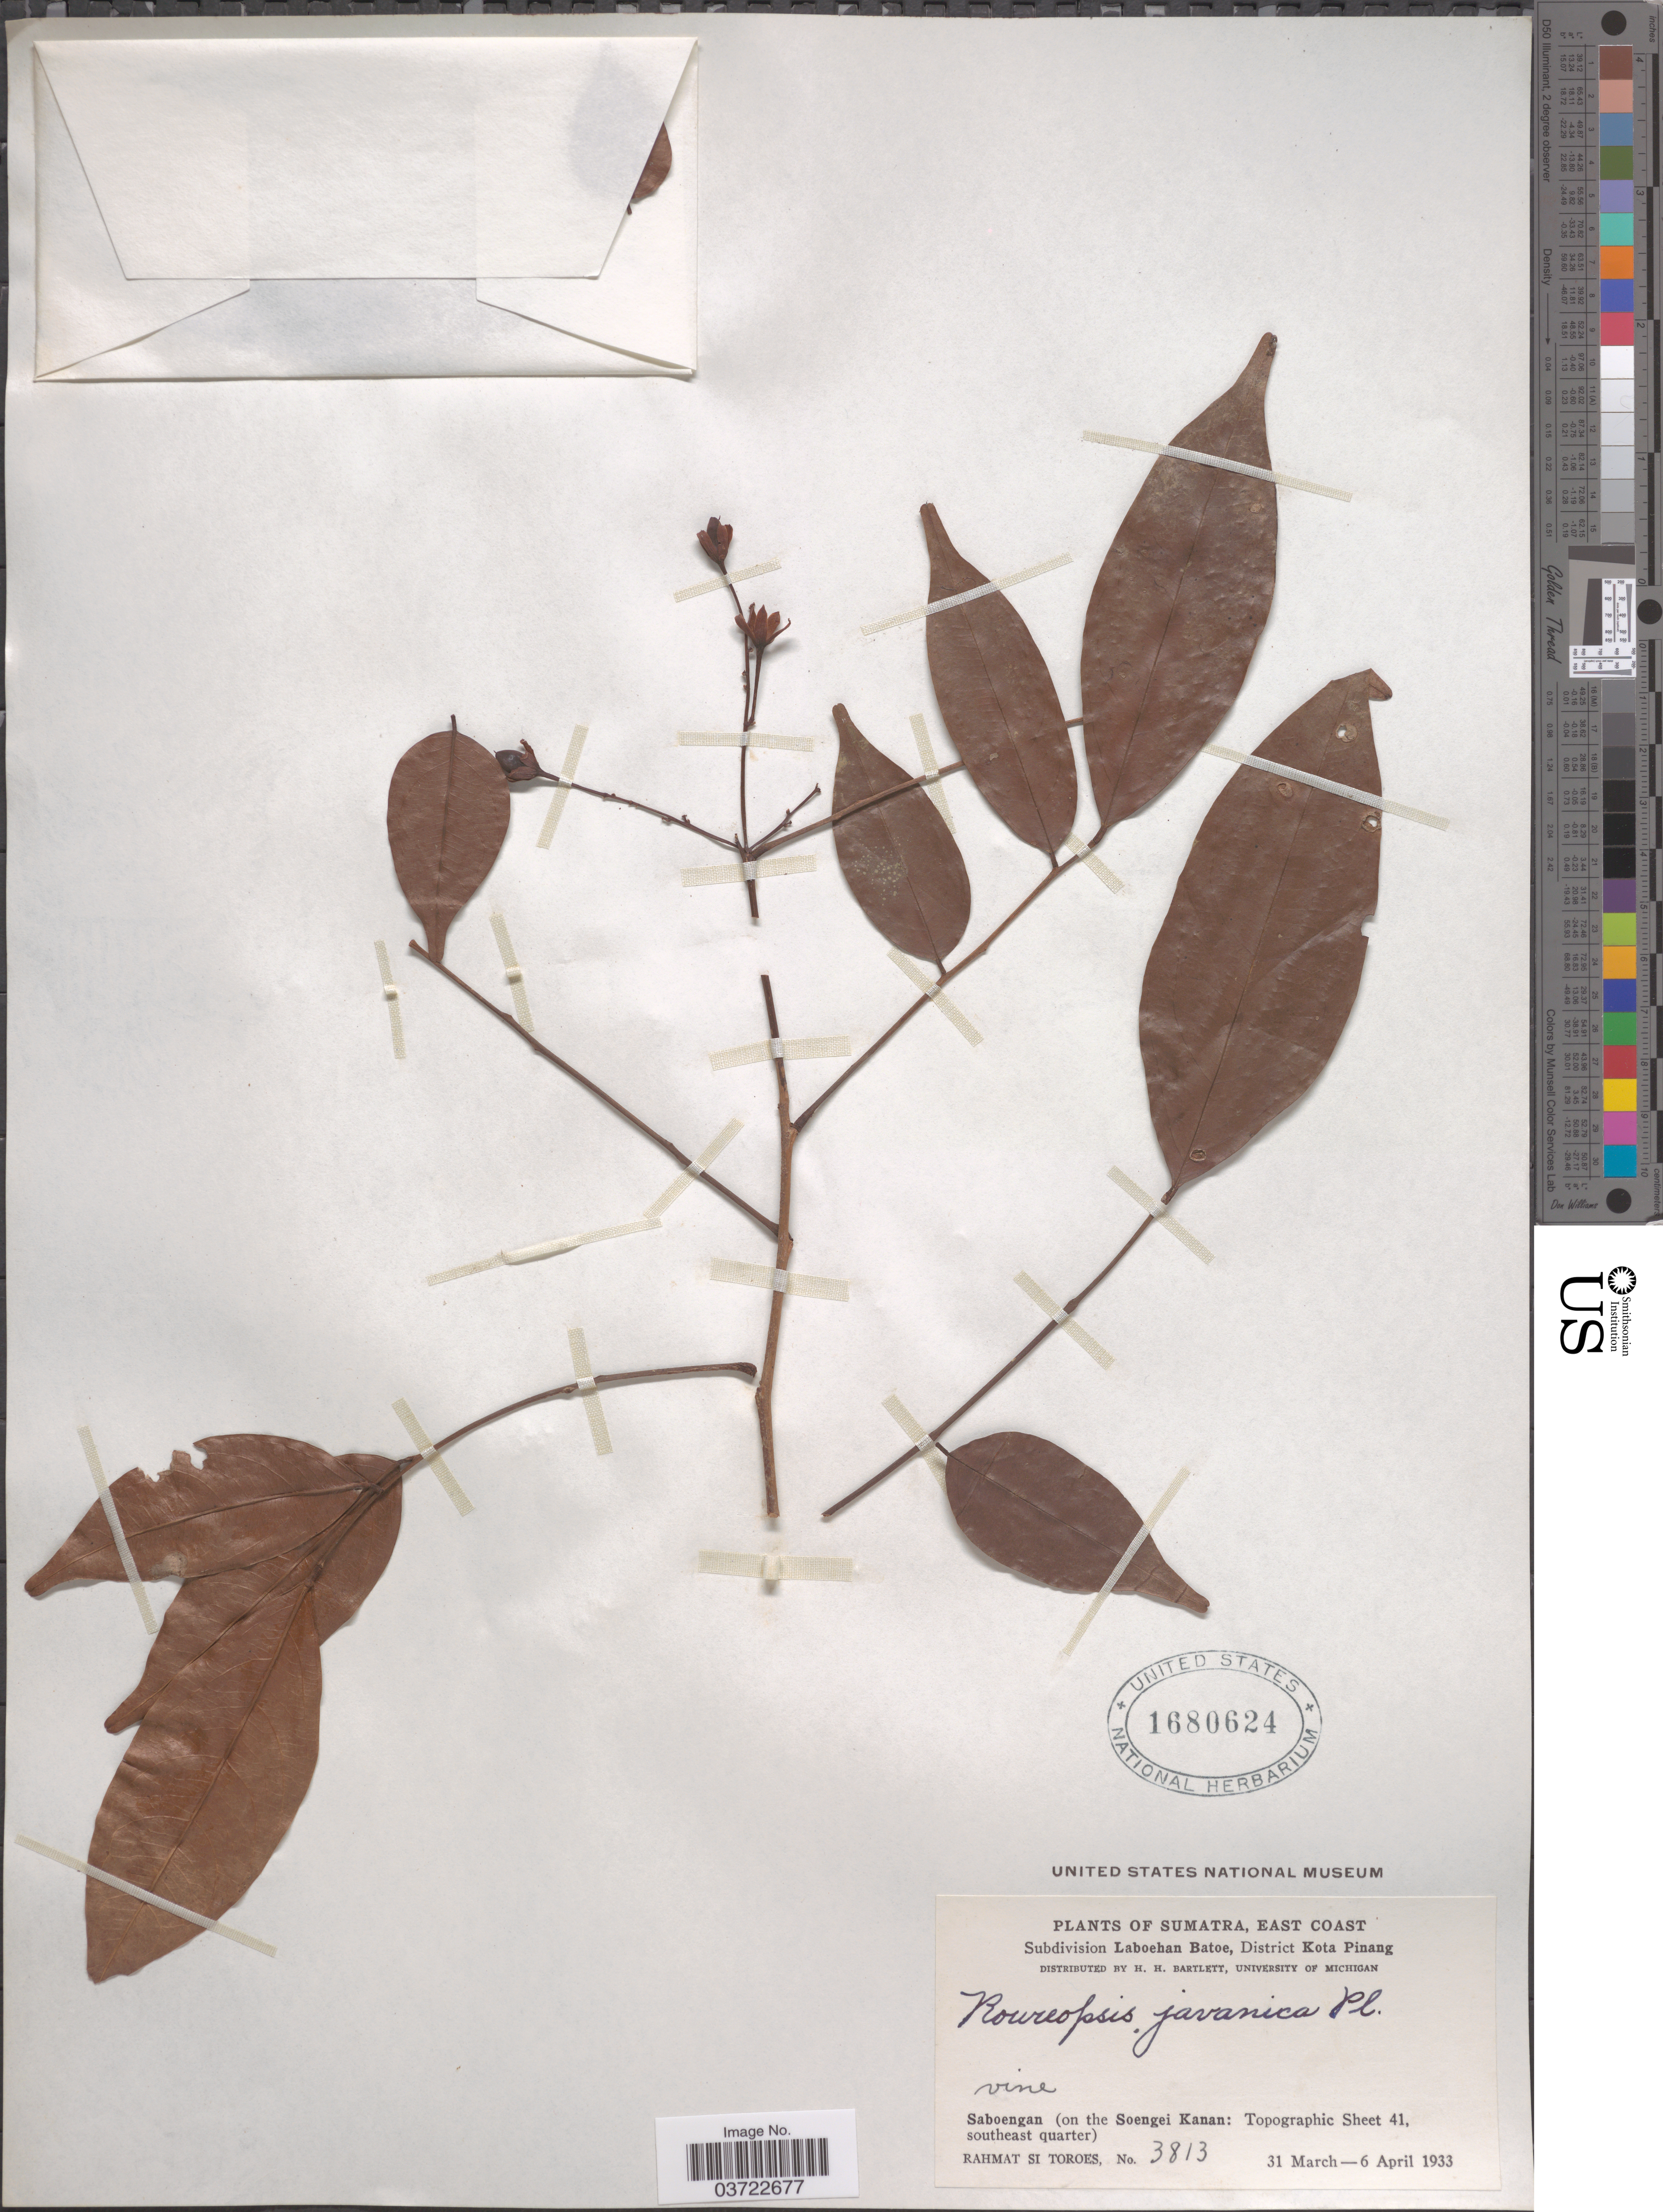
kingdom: Plantae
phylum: Tracheophyta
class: Magnoliopsida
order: Oxalidales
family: Connaraceae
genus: Rourea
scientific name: Rourea emarginata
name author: (Jack) Jongkind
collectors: Rahmat Si Boeea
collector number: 3813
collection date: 1933-03-31/1933-04-06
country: Indonesia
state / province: Sumatra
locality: East Coast. Subdivision Laboehan Batoe, District Kota Pinang. Saboengan (on the Soengei Kanan: Topographic Sheet 41, southeast quarter).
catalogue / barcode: US 1680624